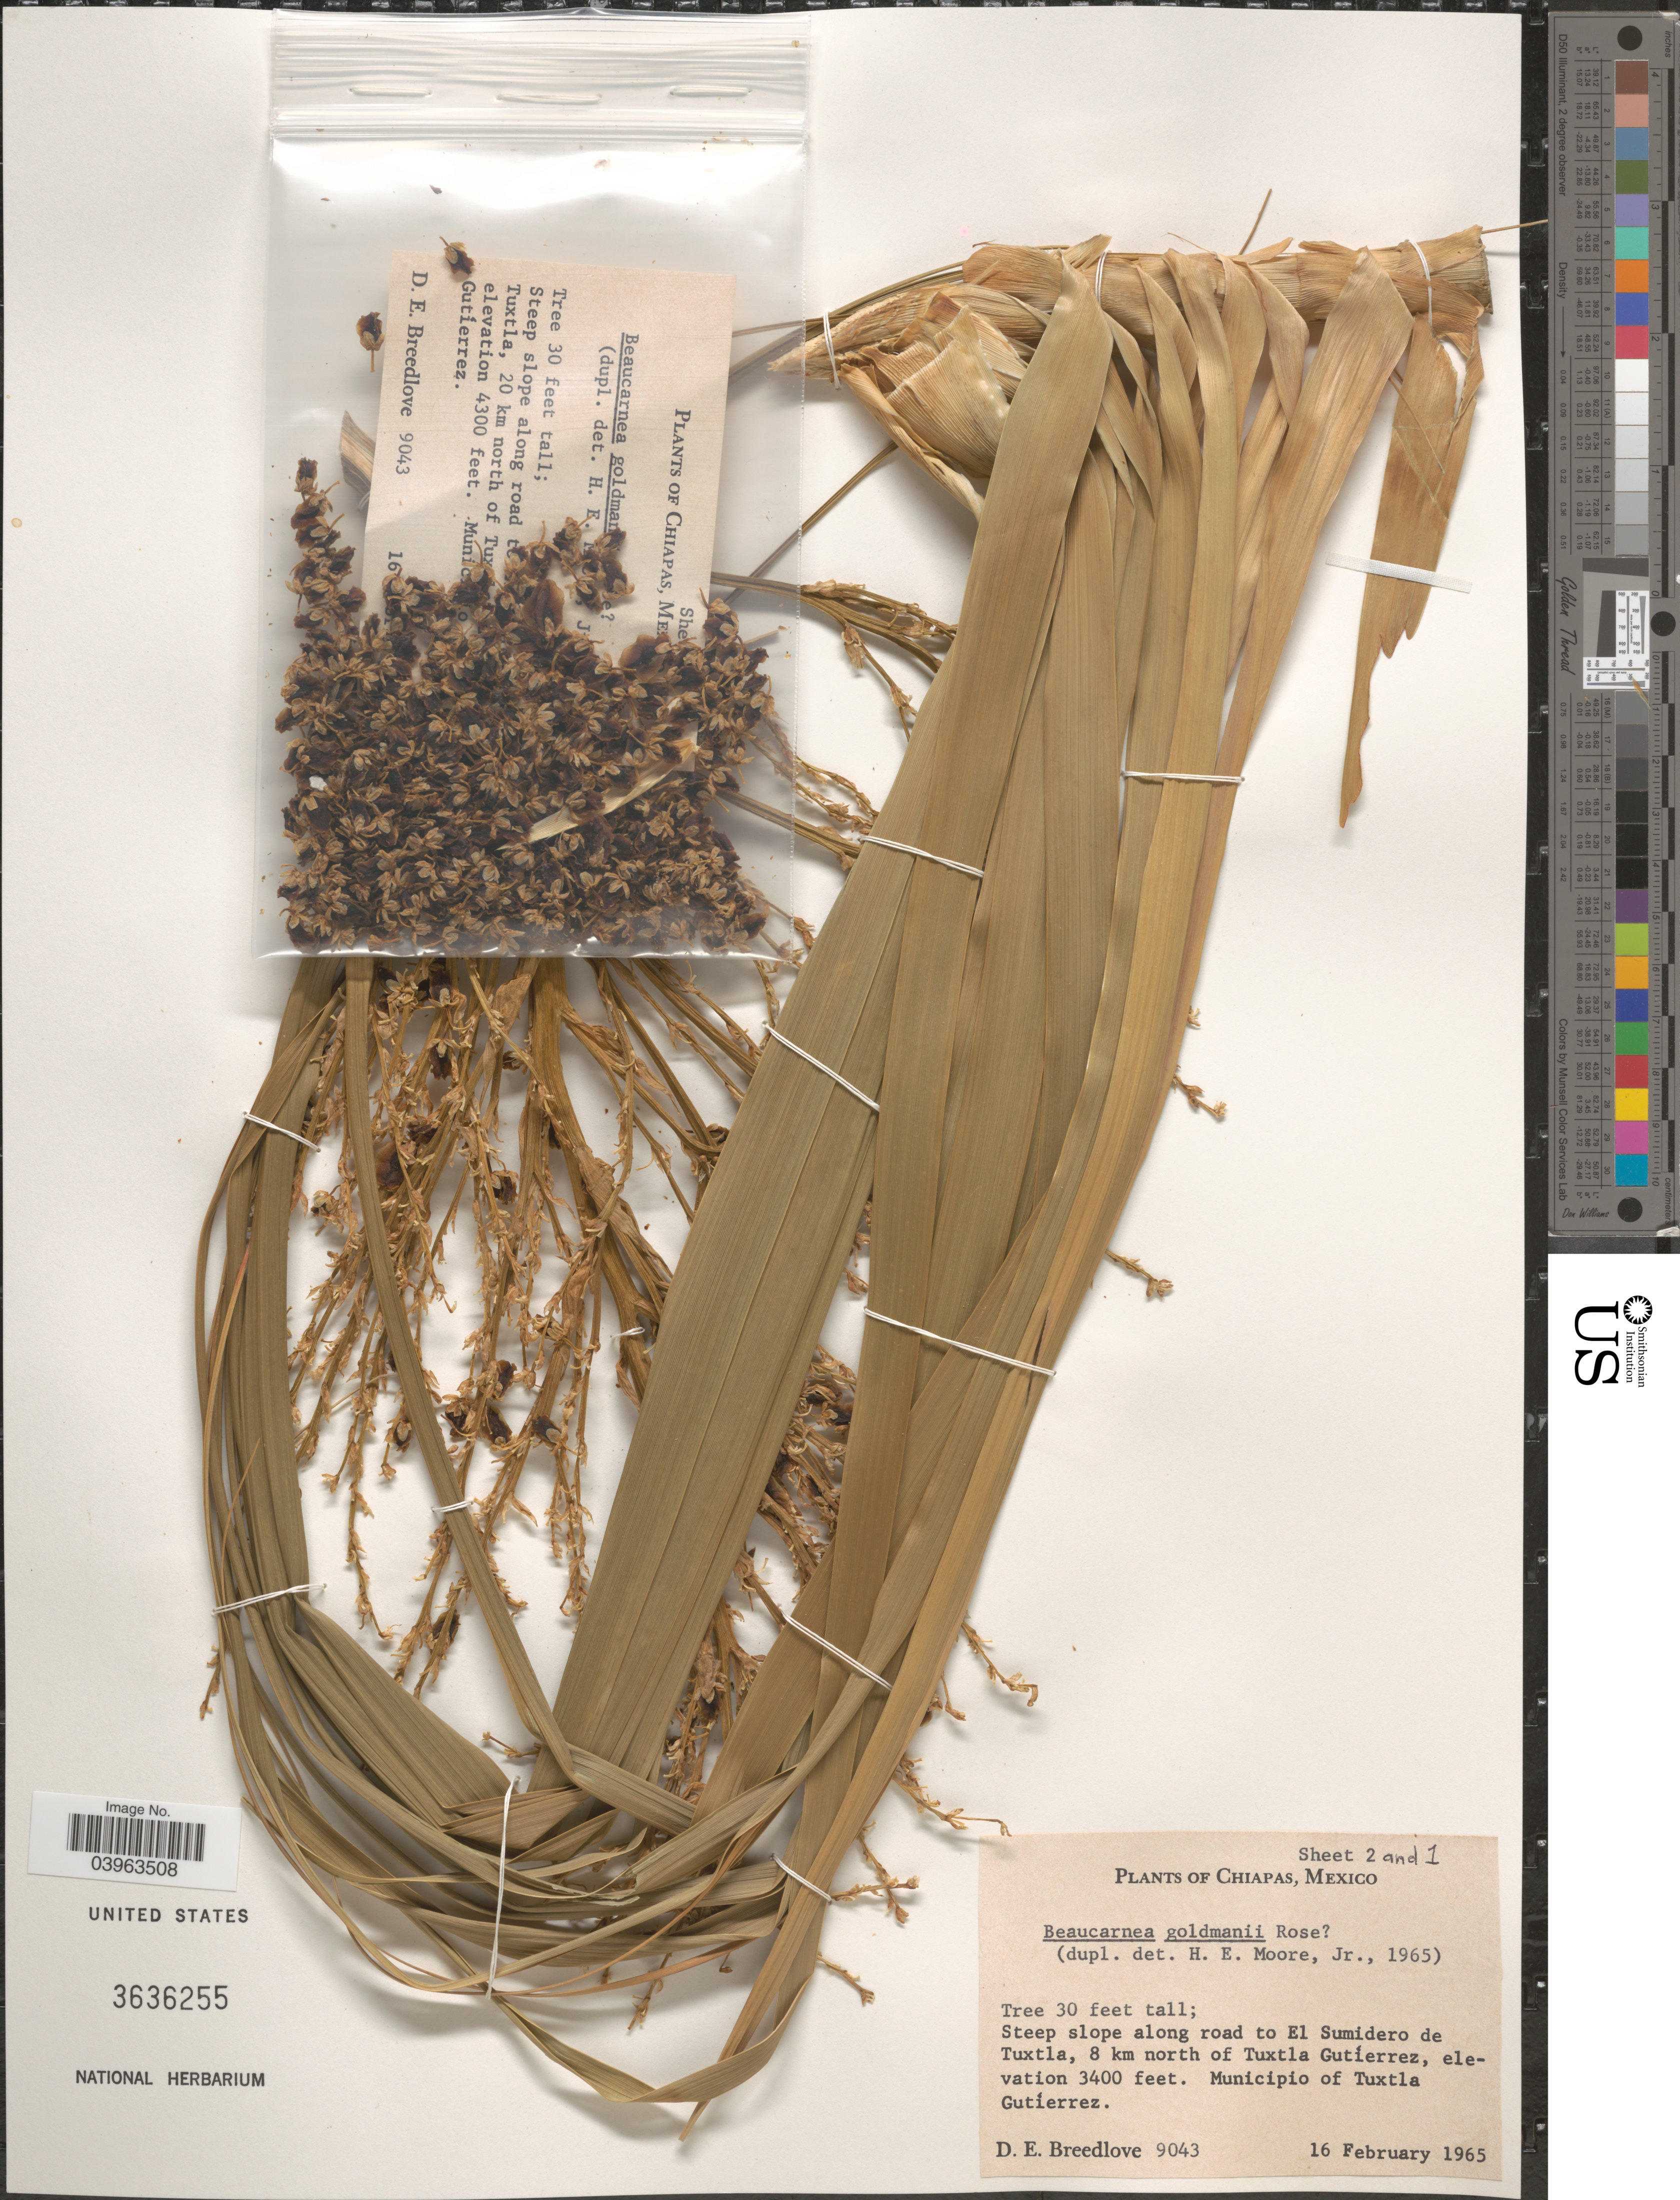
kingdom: Plantae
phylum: Tracheophyta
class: Liliopsida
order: Asparagales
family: Asparagaceae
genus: Beaucarnea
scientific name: Beaucarnea goldmanii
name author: Rose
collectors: D. E. Breedlove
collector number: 9043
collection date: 1965-02-16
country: Mexico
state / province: Chiapas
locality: Steep slope along road to El Sumidero de Tuxtla, 8 km north of Tuxtla Gutierrez. Municipio of Tuxtla Gutierrez.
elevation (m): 1036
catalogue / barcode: US 3636255